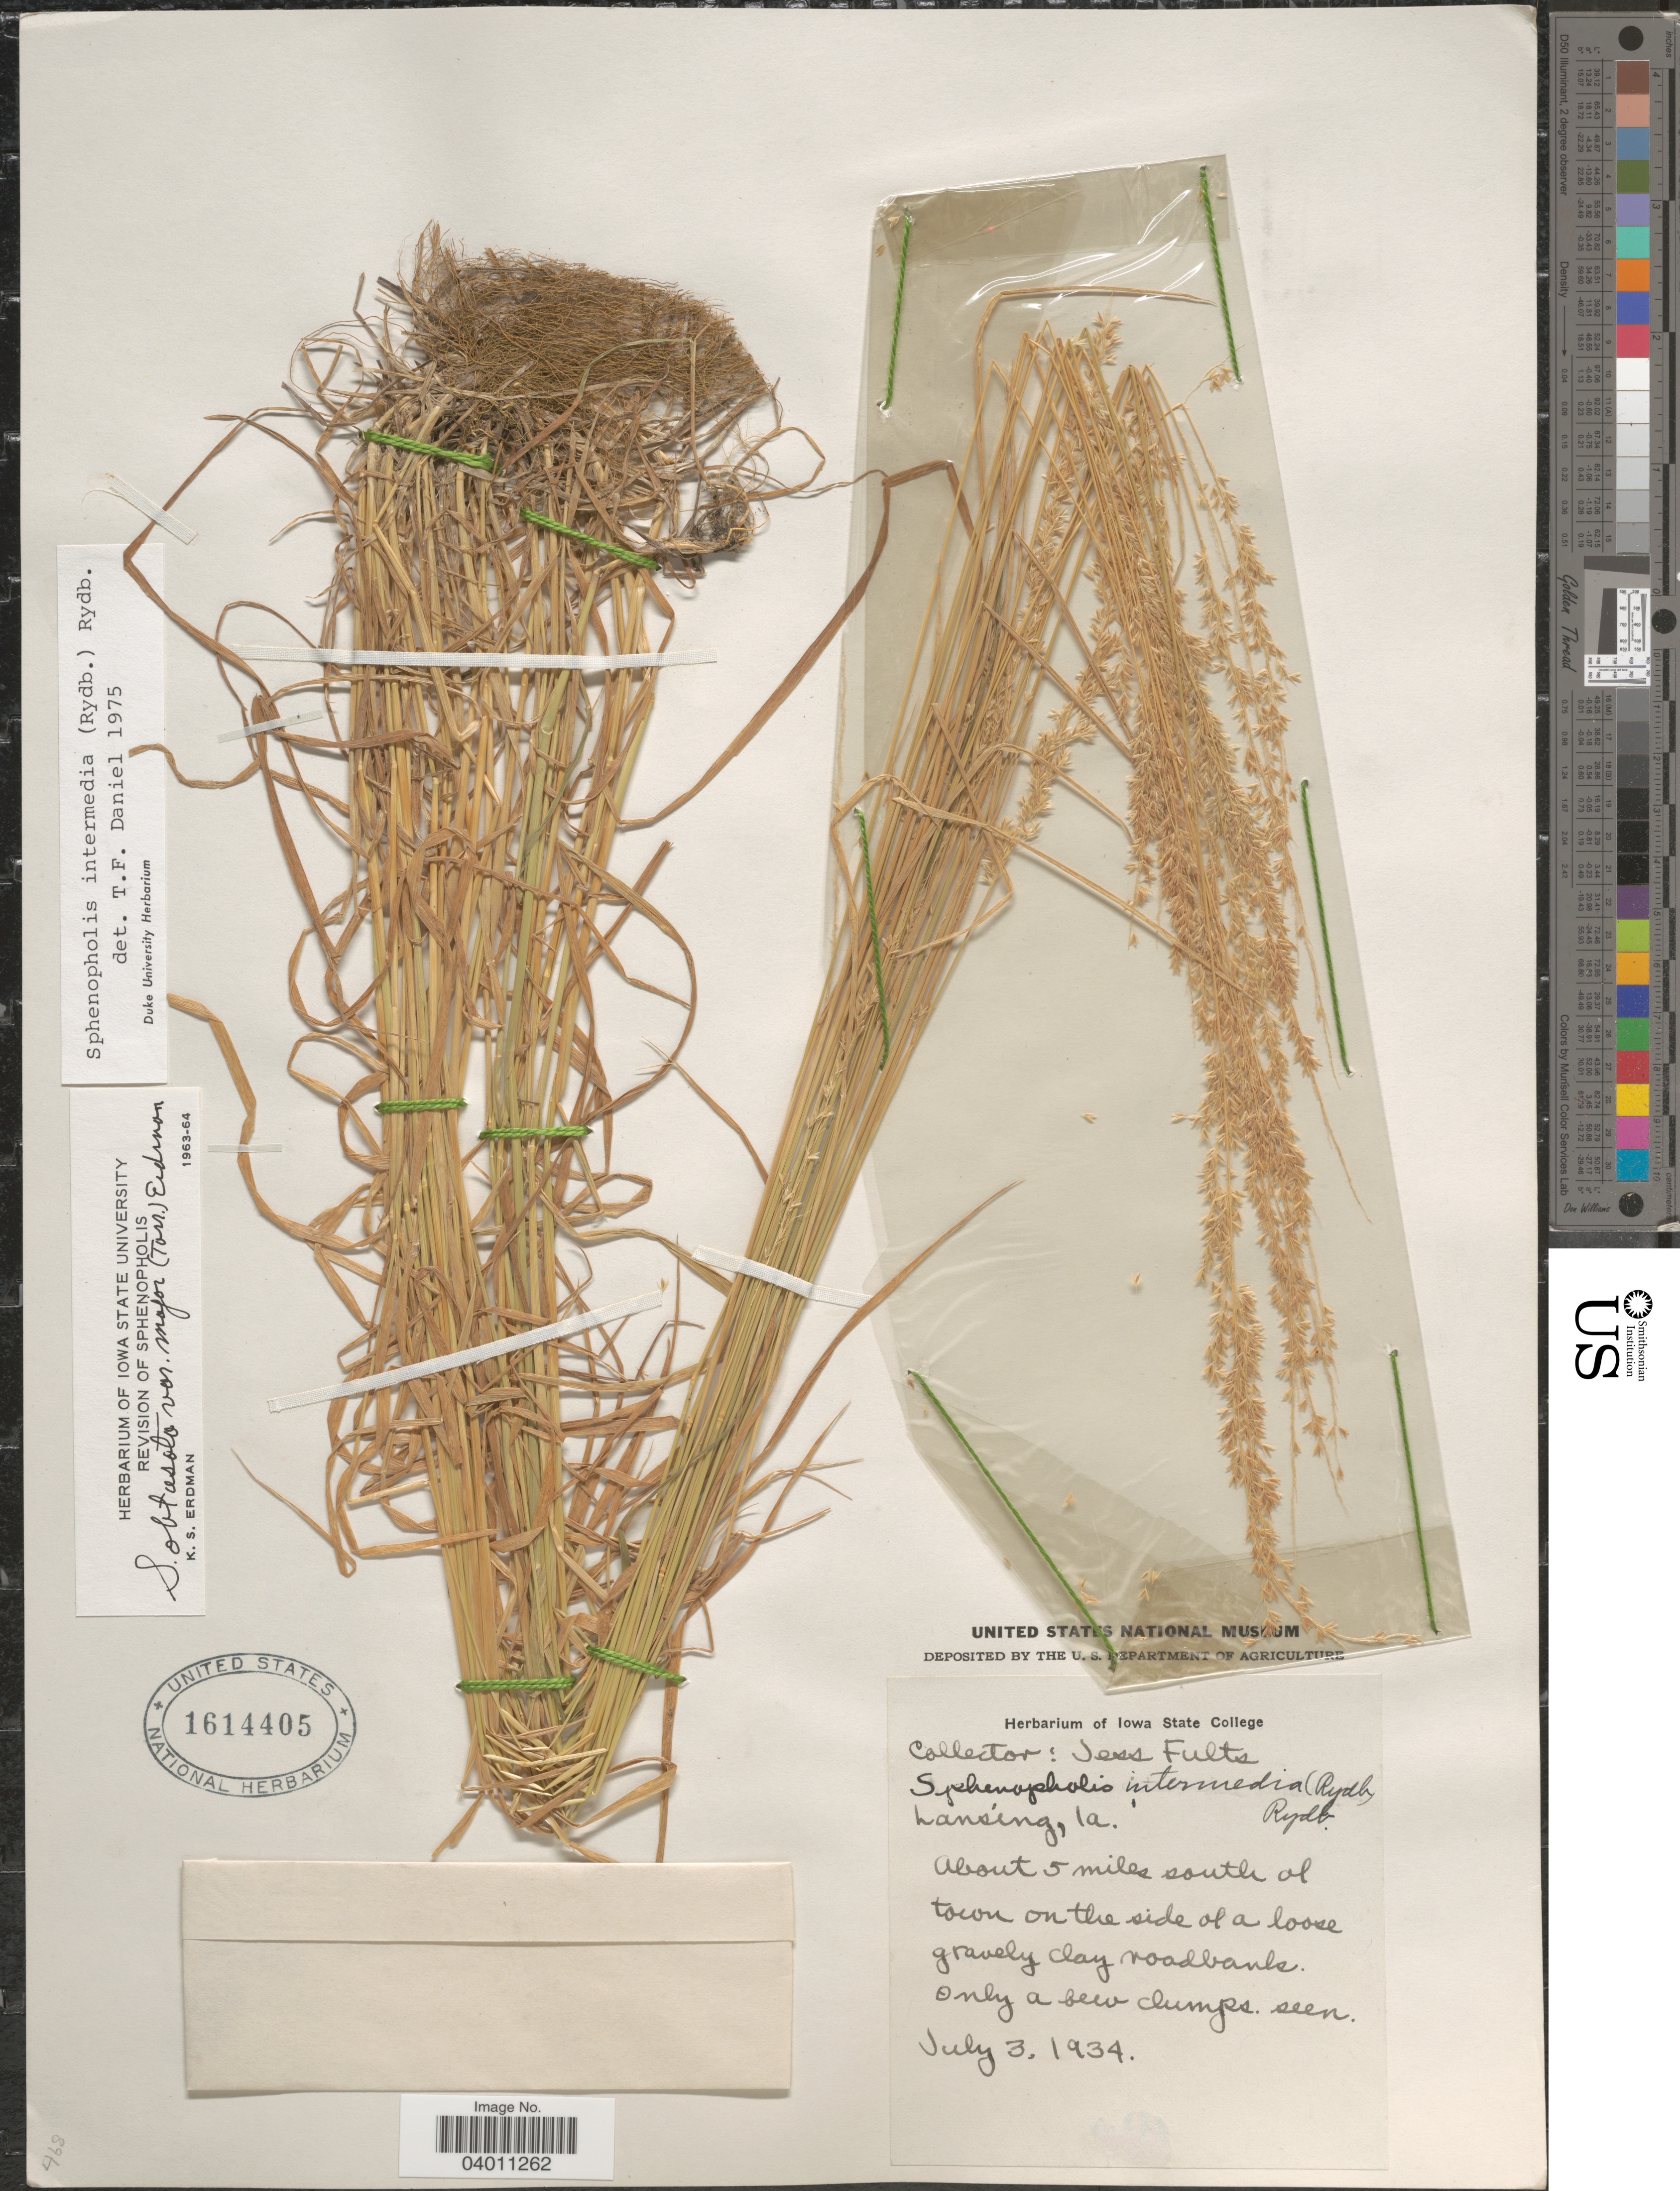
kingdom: Plantae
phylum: Tracheophyta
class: Liliopsida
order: Poales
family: Poaceae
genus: Sphenopholis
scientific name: Sphenopholis intermedia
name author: (Rydb.) Rydb.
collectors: J. Fults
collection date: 1934-07-03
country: United States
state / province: Iowa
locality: Lansing. About 5 miles south of town on the side of a loose gravely clay roadbanks.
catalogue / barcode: US 1614405